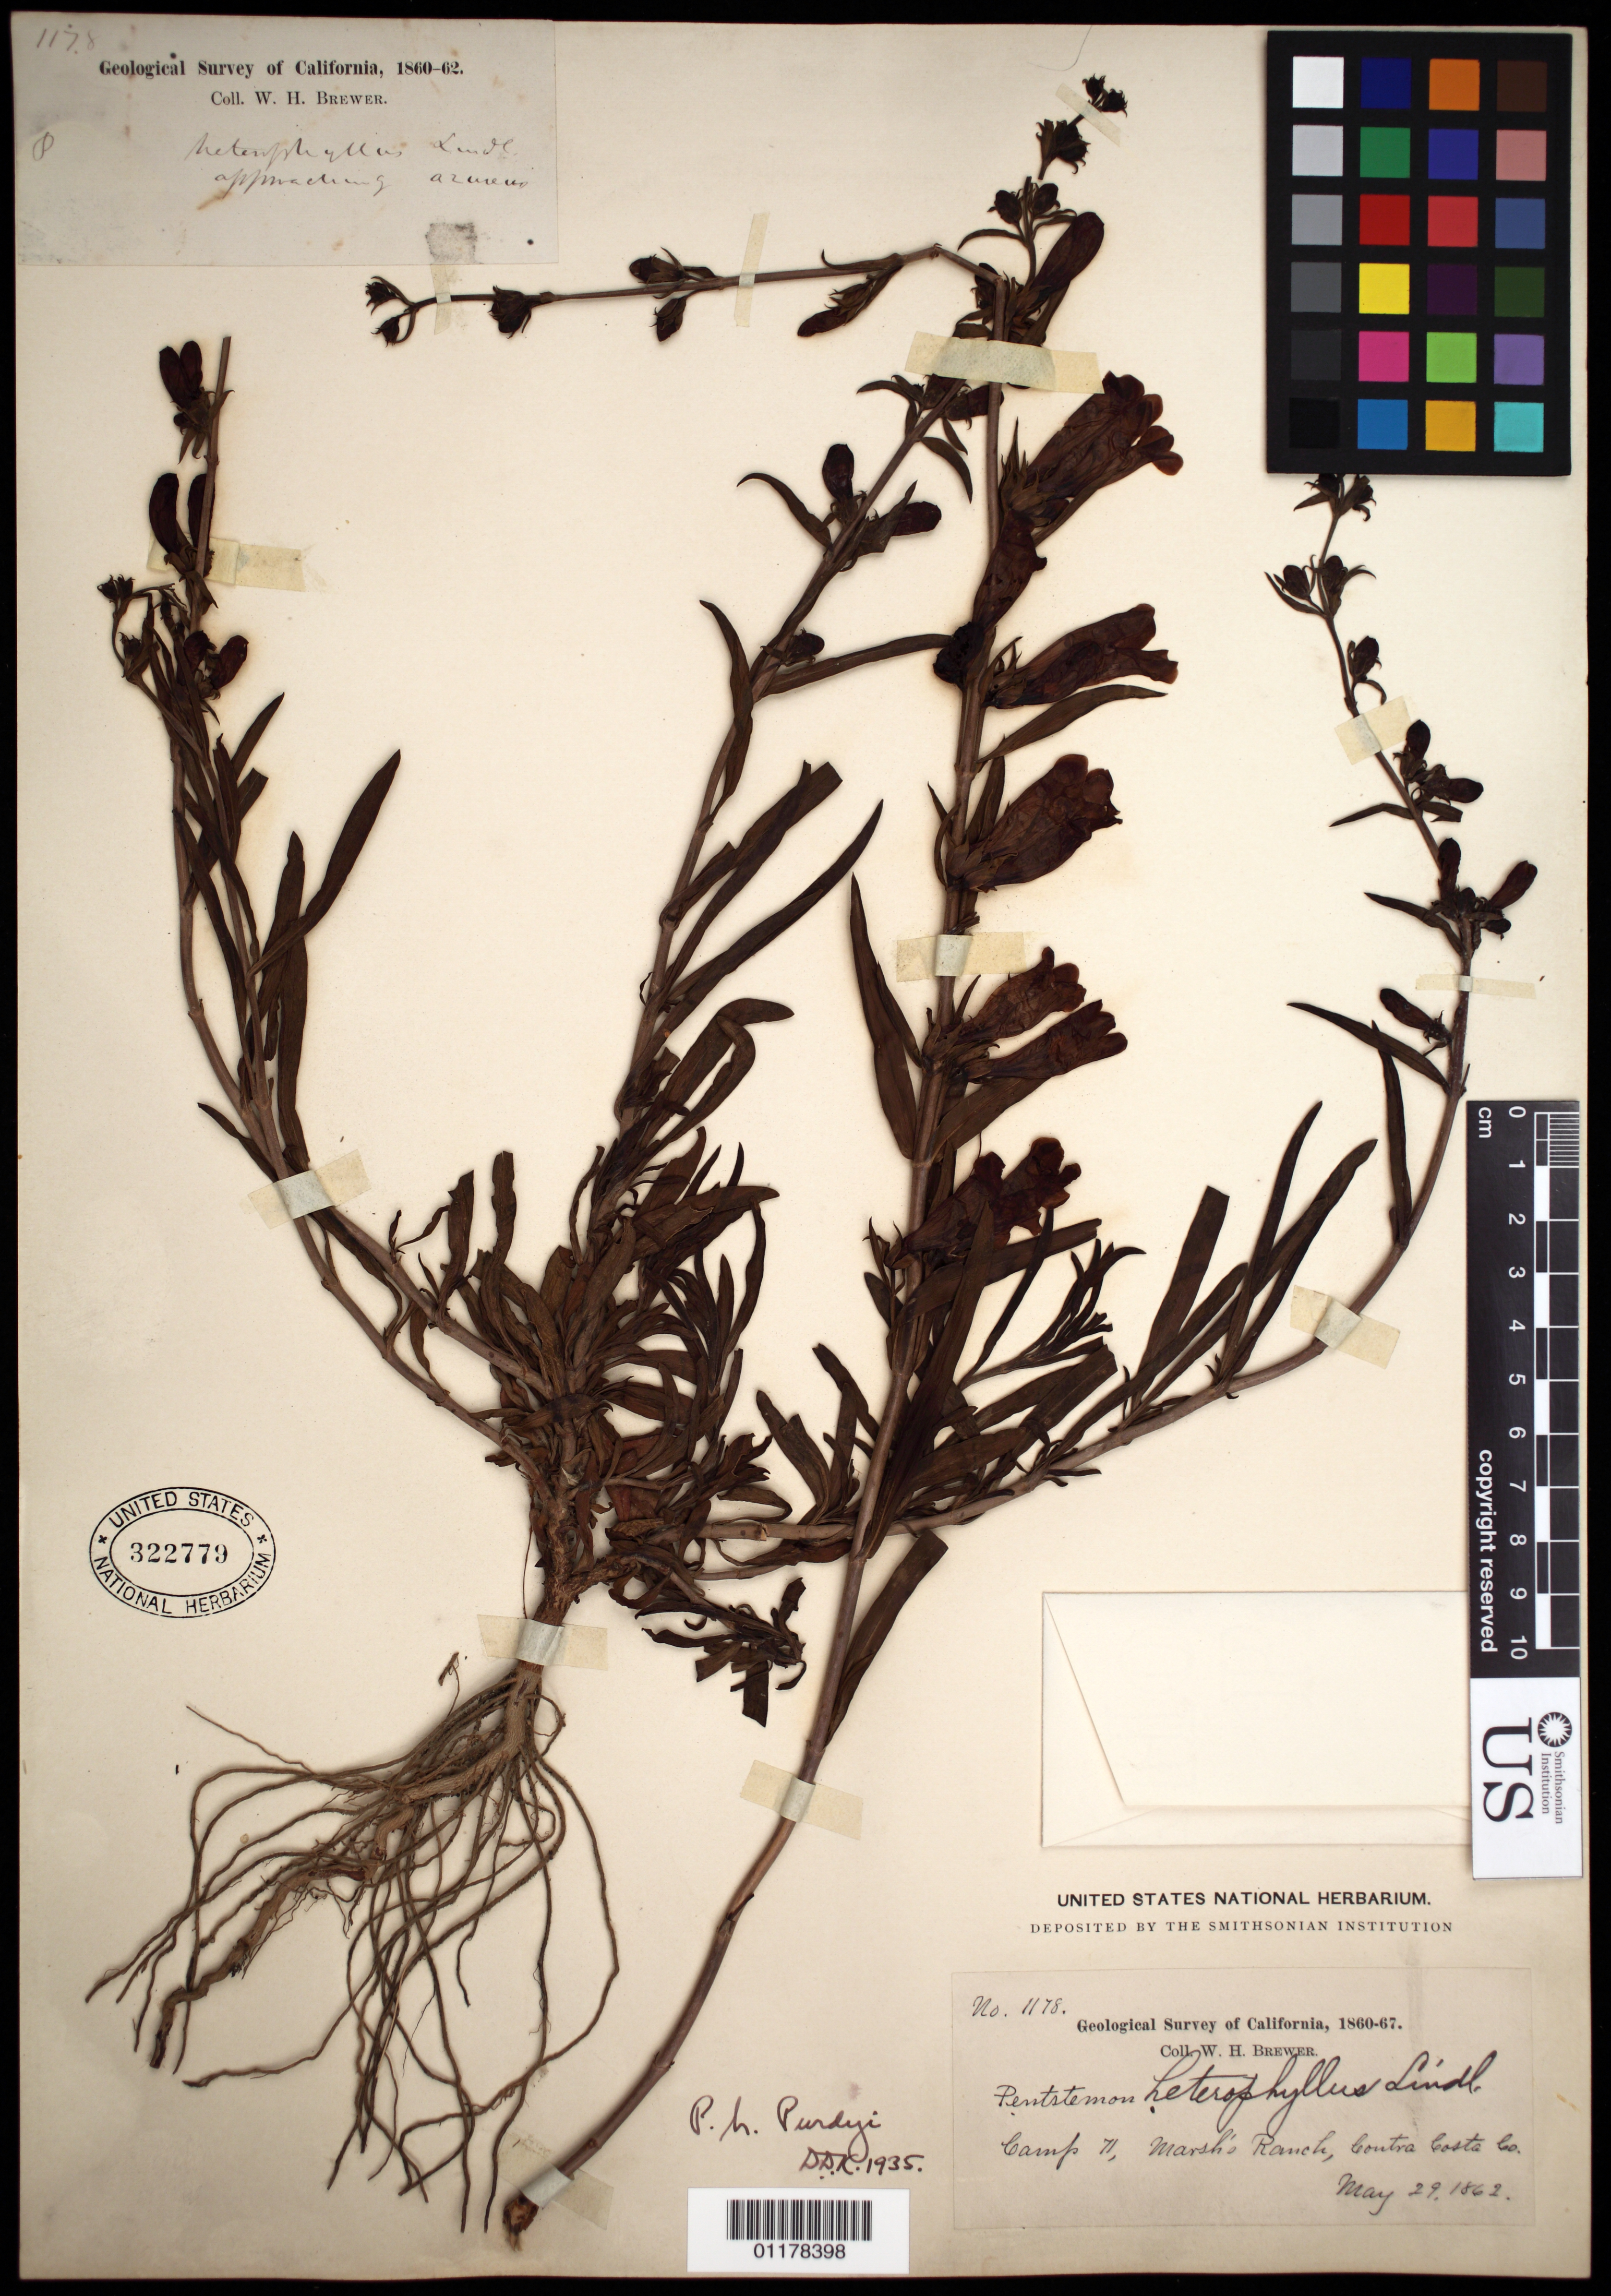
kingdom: Plantae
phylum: Tracheophyta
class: Magnoliopsida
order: Lamiales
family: Plantaginaceae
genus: Penstemon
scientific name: Penstemon heterophyllus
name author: Lindl.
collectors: W. H. Brewer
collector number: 1178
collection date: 1862-05-29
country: United States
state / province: California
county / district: Contra Costa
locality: Camp 71, Marsh's Ranch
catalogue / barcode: US 322779